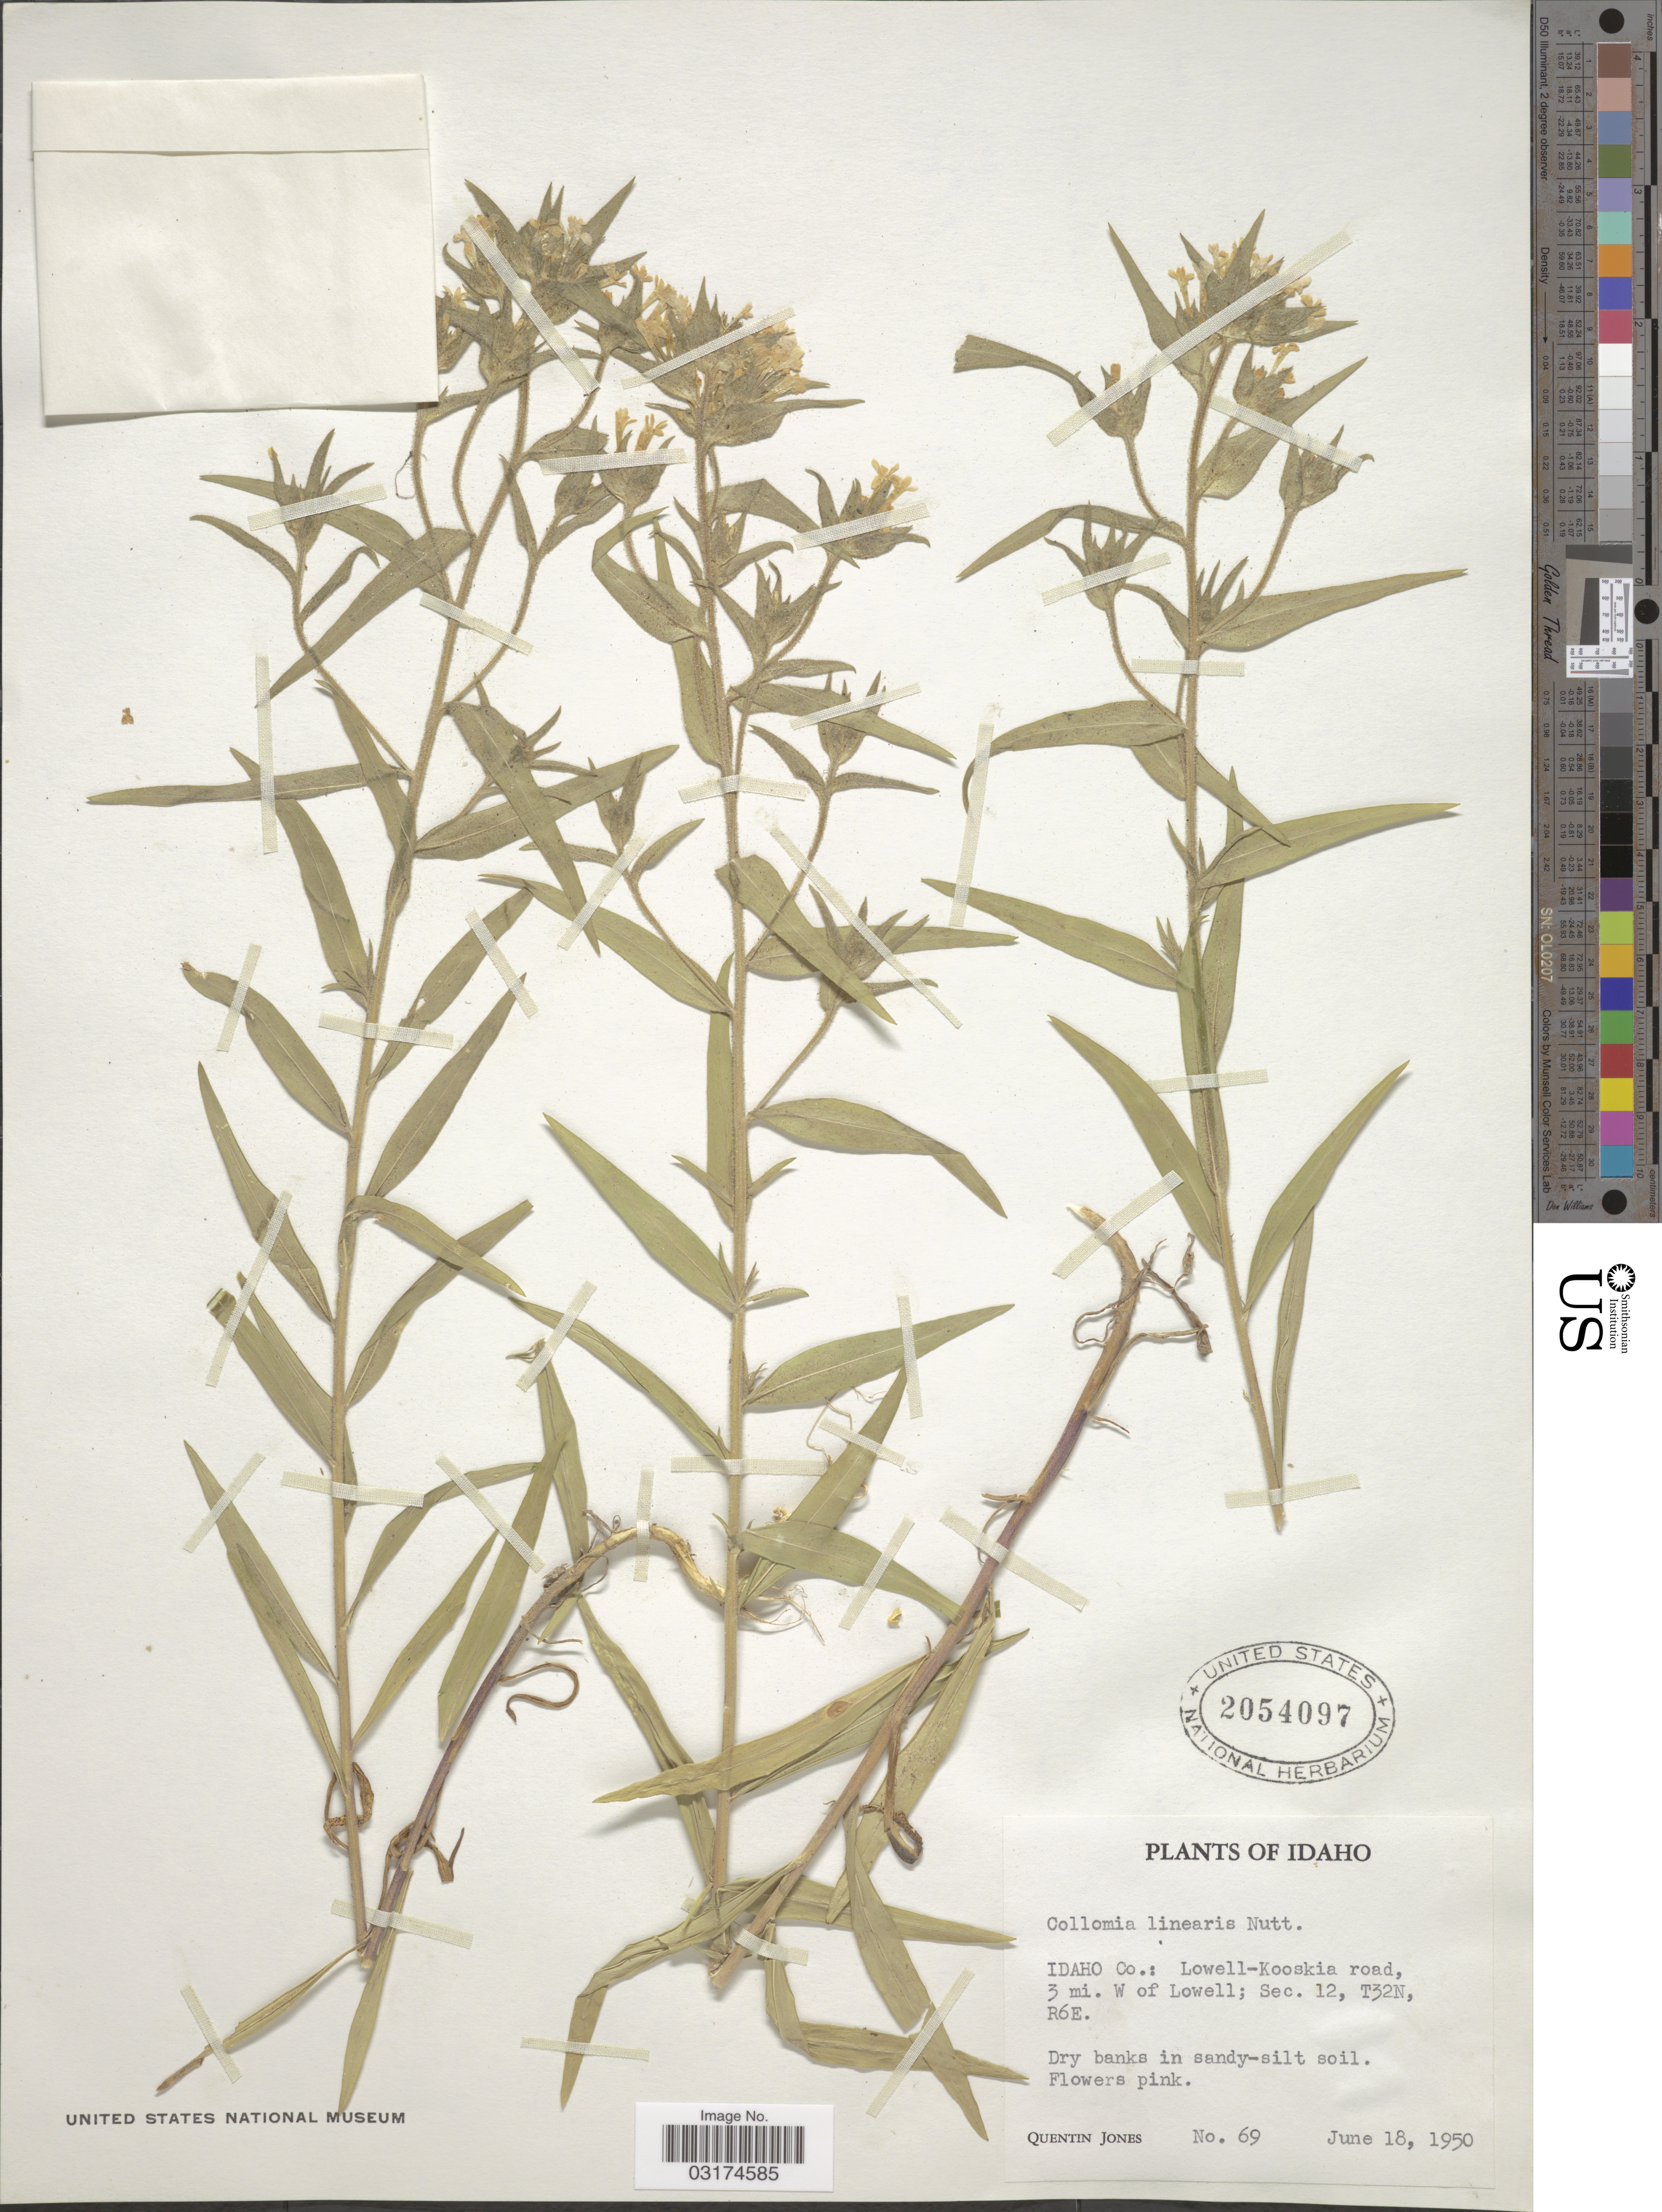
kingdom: Plantae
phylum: Tracheophyta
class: Magnoliopsida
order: Ericales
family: Polemoniaceae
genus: Collomia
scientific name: Collomia linearis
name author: Nutt.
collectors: Q. Jones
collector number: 69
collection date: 1950-06-18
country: United States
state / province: Idaho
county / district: Idaho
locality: Lowell - Kooskia road, 3mi. W of Lowell. Sec 12, T32N, R6E.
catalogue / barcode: US 2054097